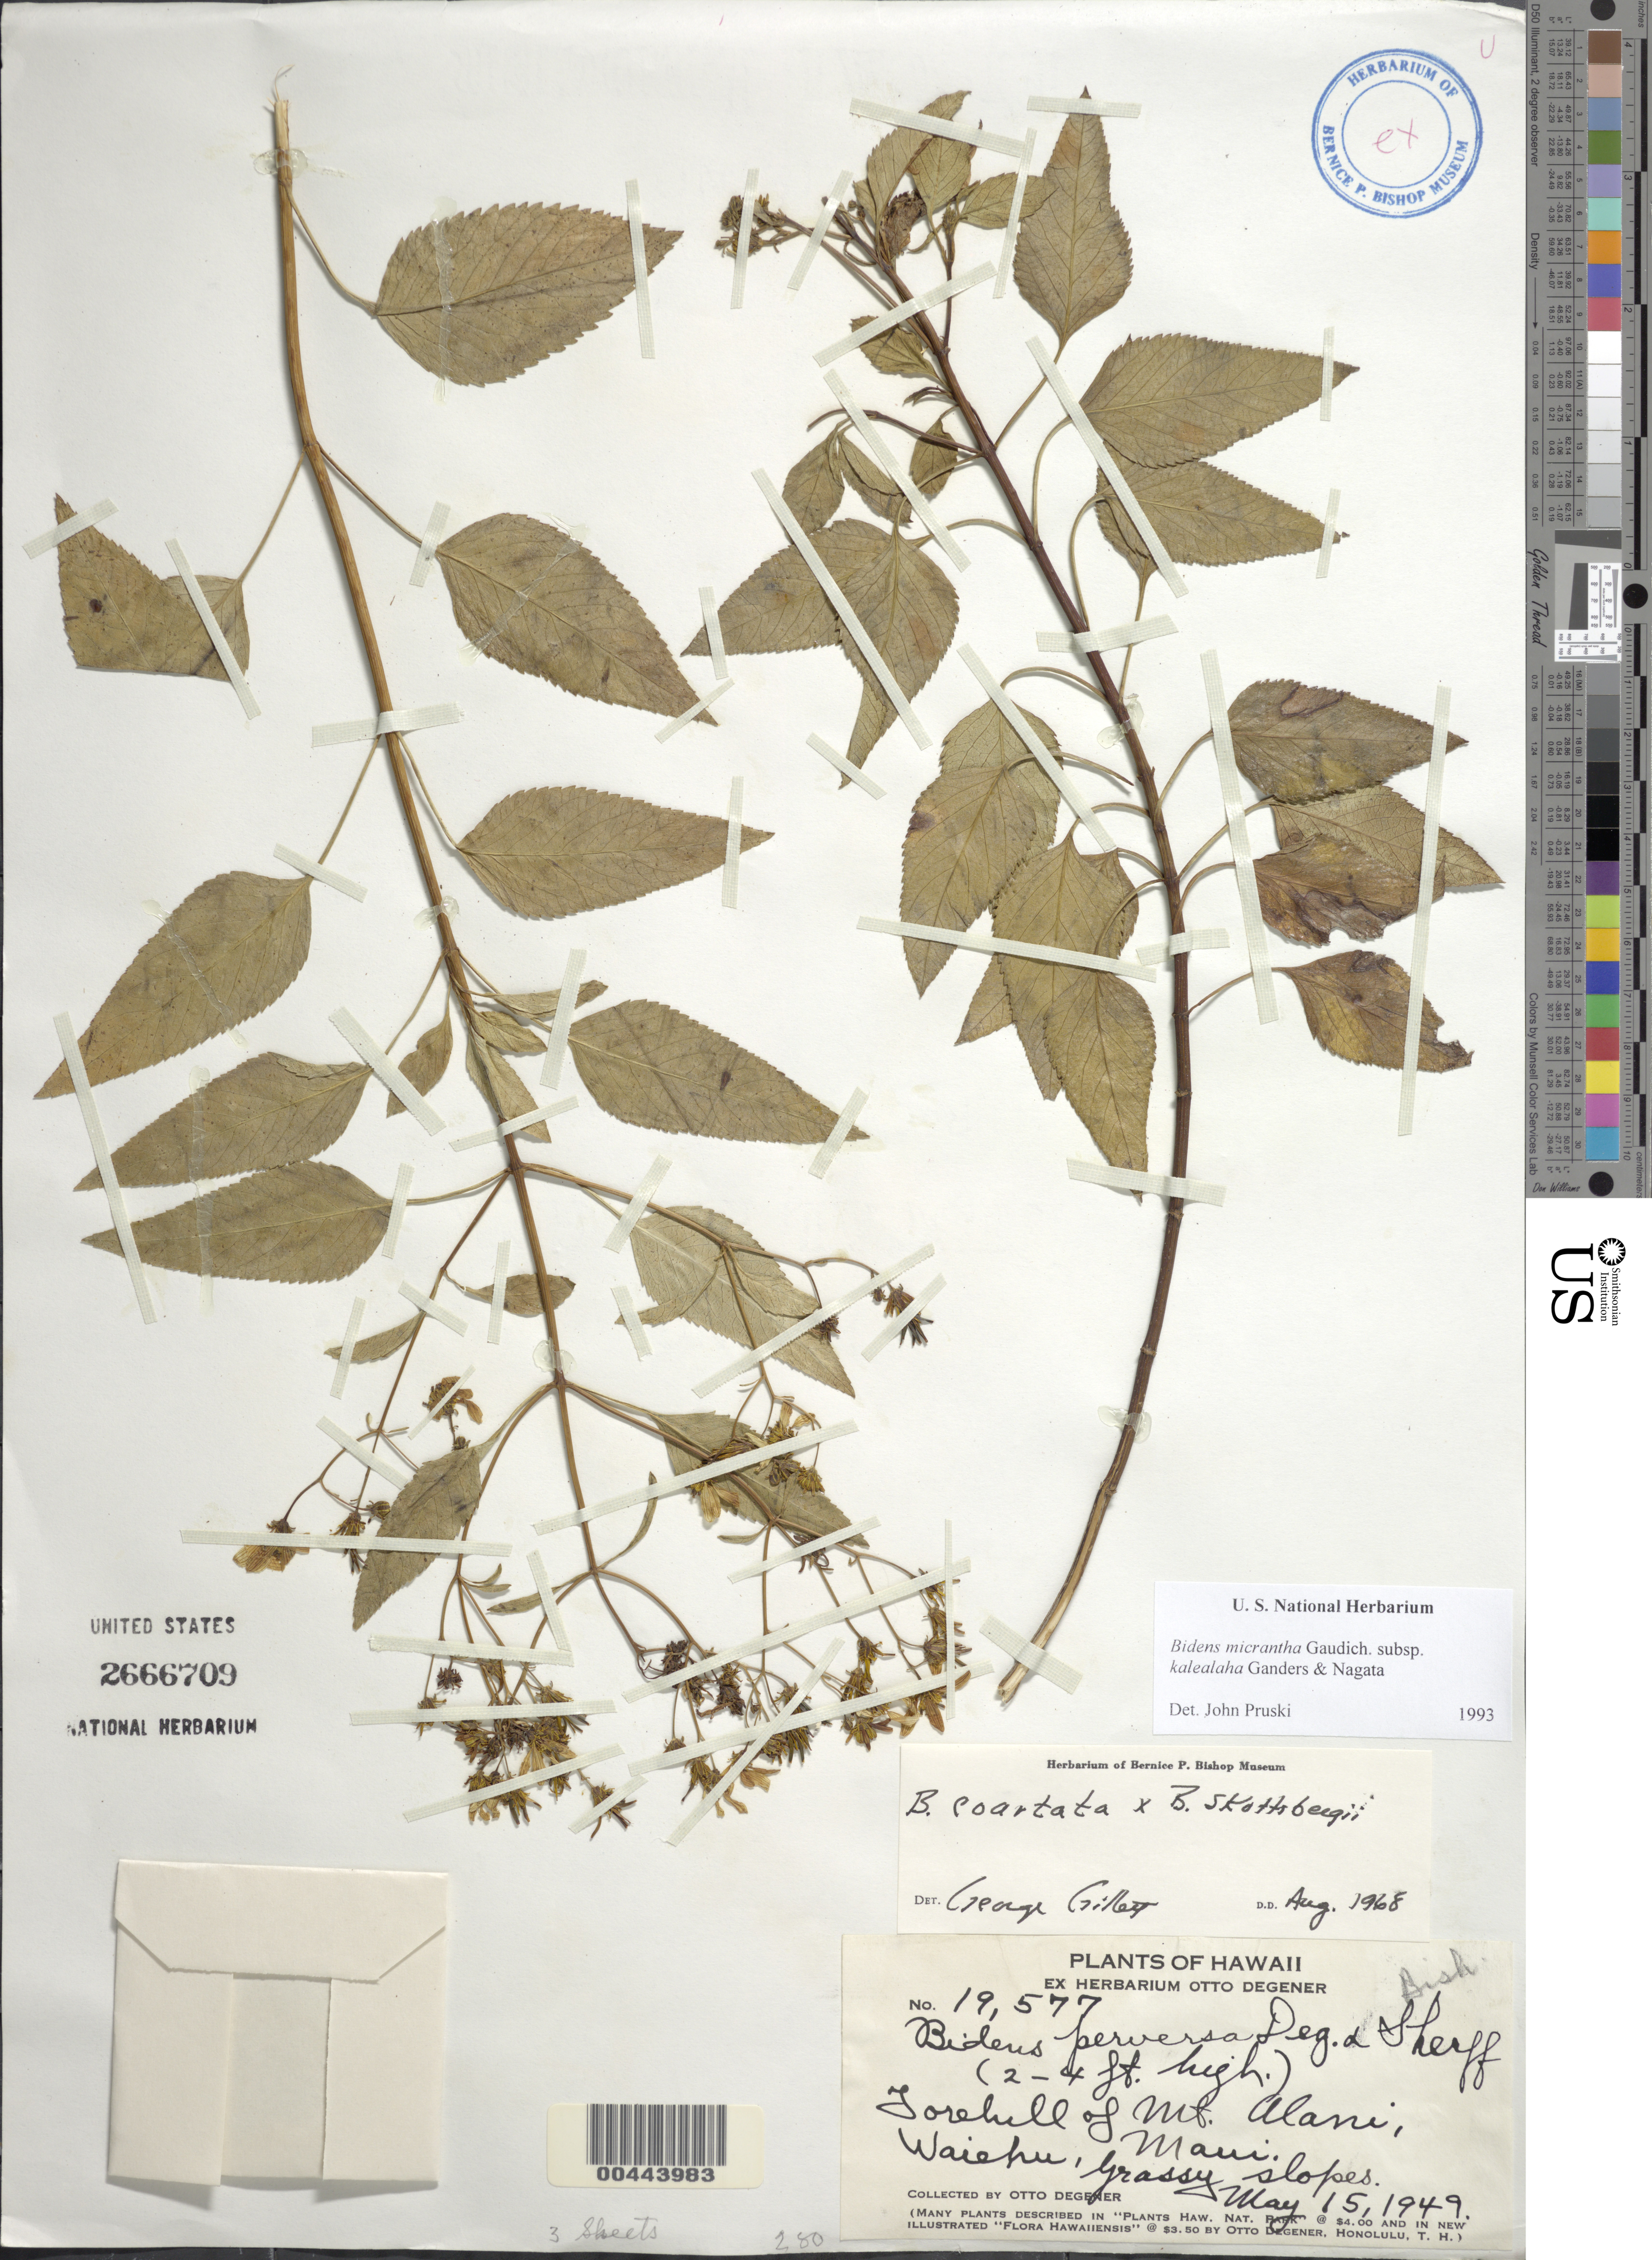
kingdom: Plantae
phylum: Tracheophyta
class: Magnoliopsida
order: Asterales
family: Asteraceae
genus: Bidens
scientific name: Bidens micrantha subsp. kalealaha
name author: Nagata & Ganders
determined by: Pruski, J. F.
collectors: O. Degener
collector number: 19577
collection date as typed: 15 May 1949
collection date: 1949-05-15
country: United States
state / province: Hawaii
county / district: Maui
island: Maui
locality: Forehill of Mount Alani, Waiehu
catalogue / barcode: US 2666709